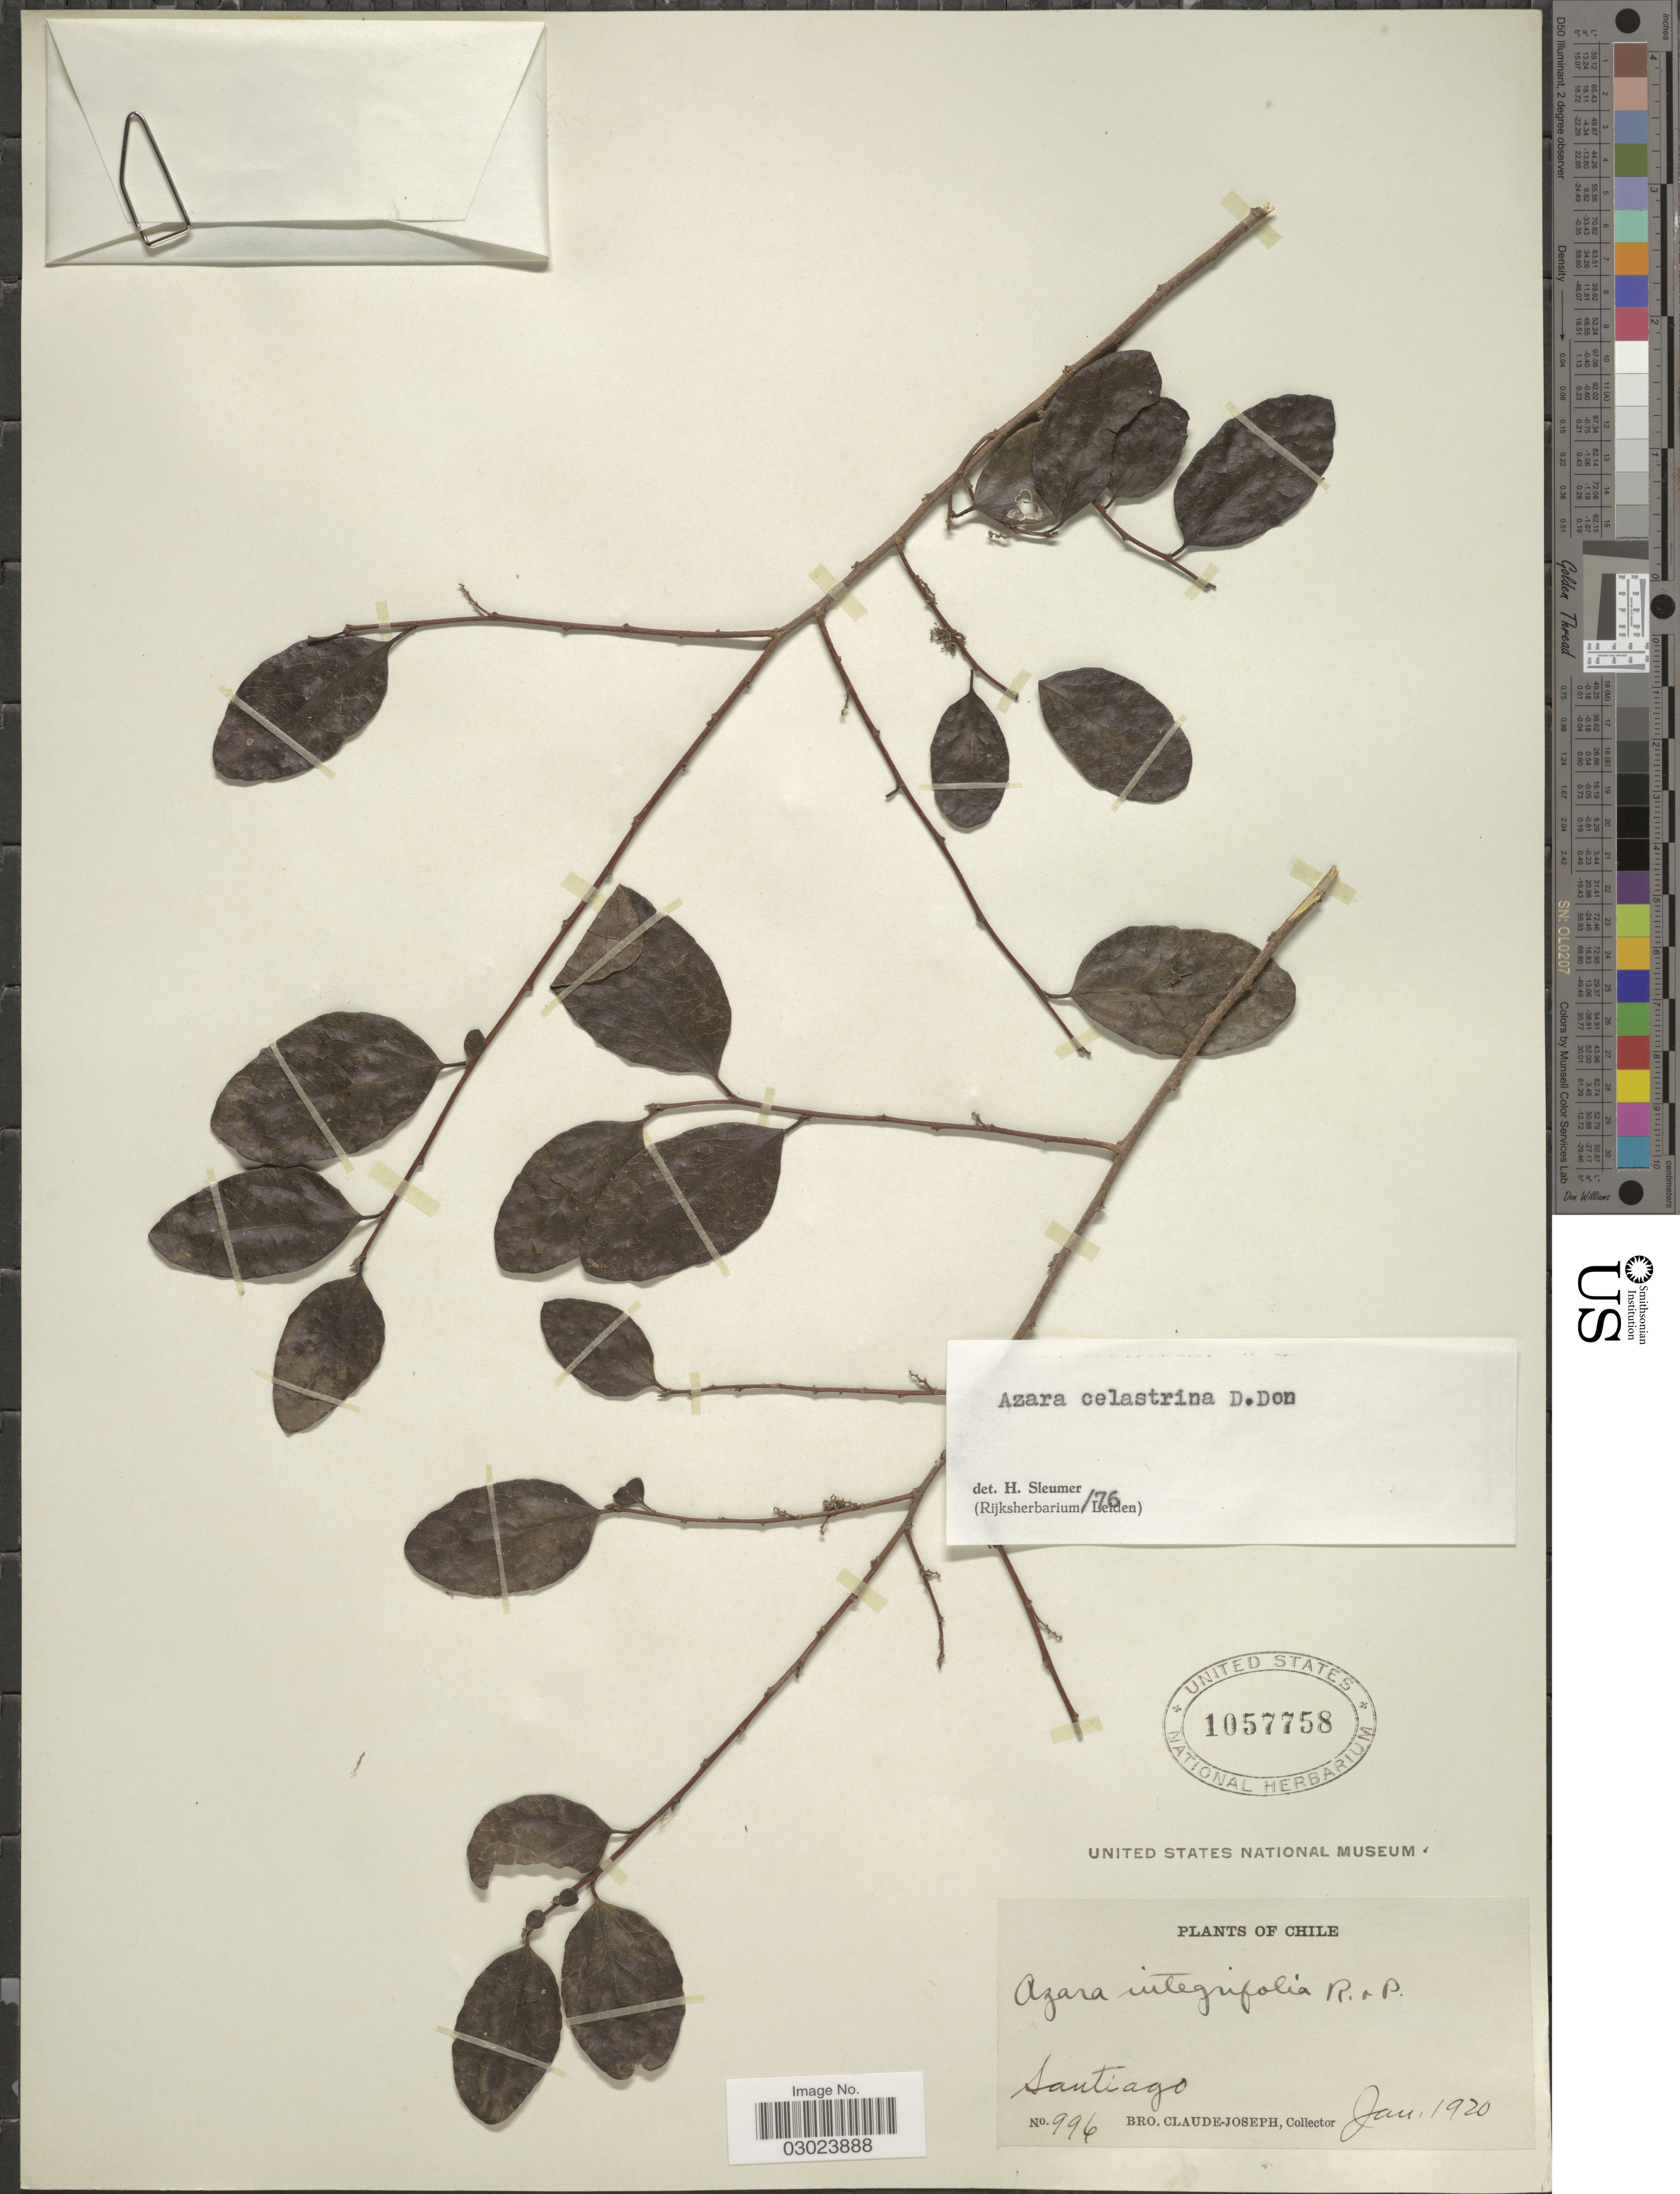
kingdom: Plantae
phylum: Tracheophyta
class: Magnoliopsida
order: Malpighiales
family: Salicaceae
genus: Azara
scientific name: Azara celastrina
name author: D. Don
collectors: Bro. Claude-Joseph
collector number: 996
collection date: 1920-01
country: Chile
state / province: Región Metropolitana (RM)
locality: Santiago.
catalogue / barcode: US 1057758